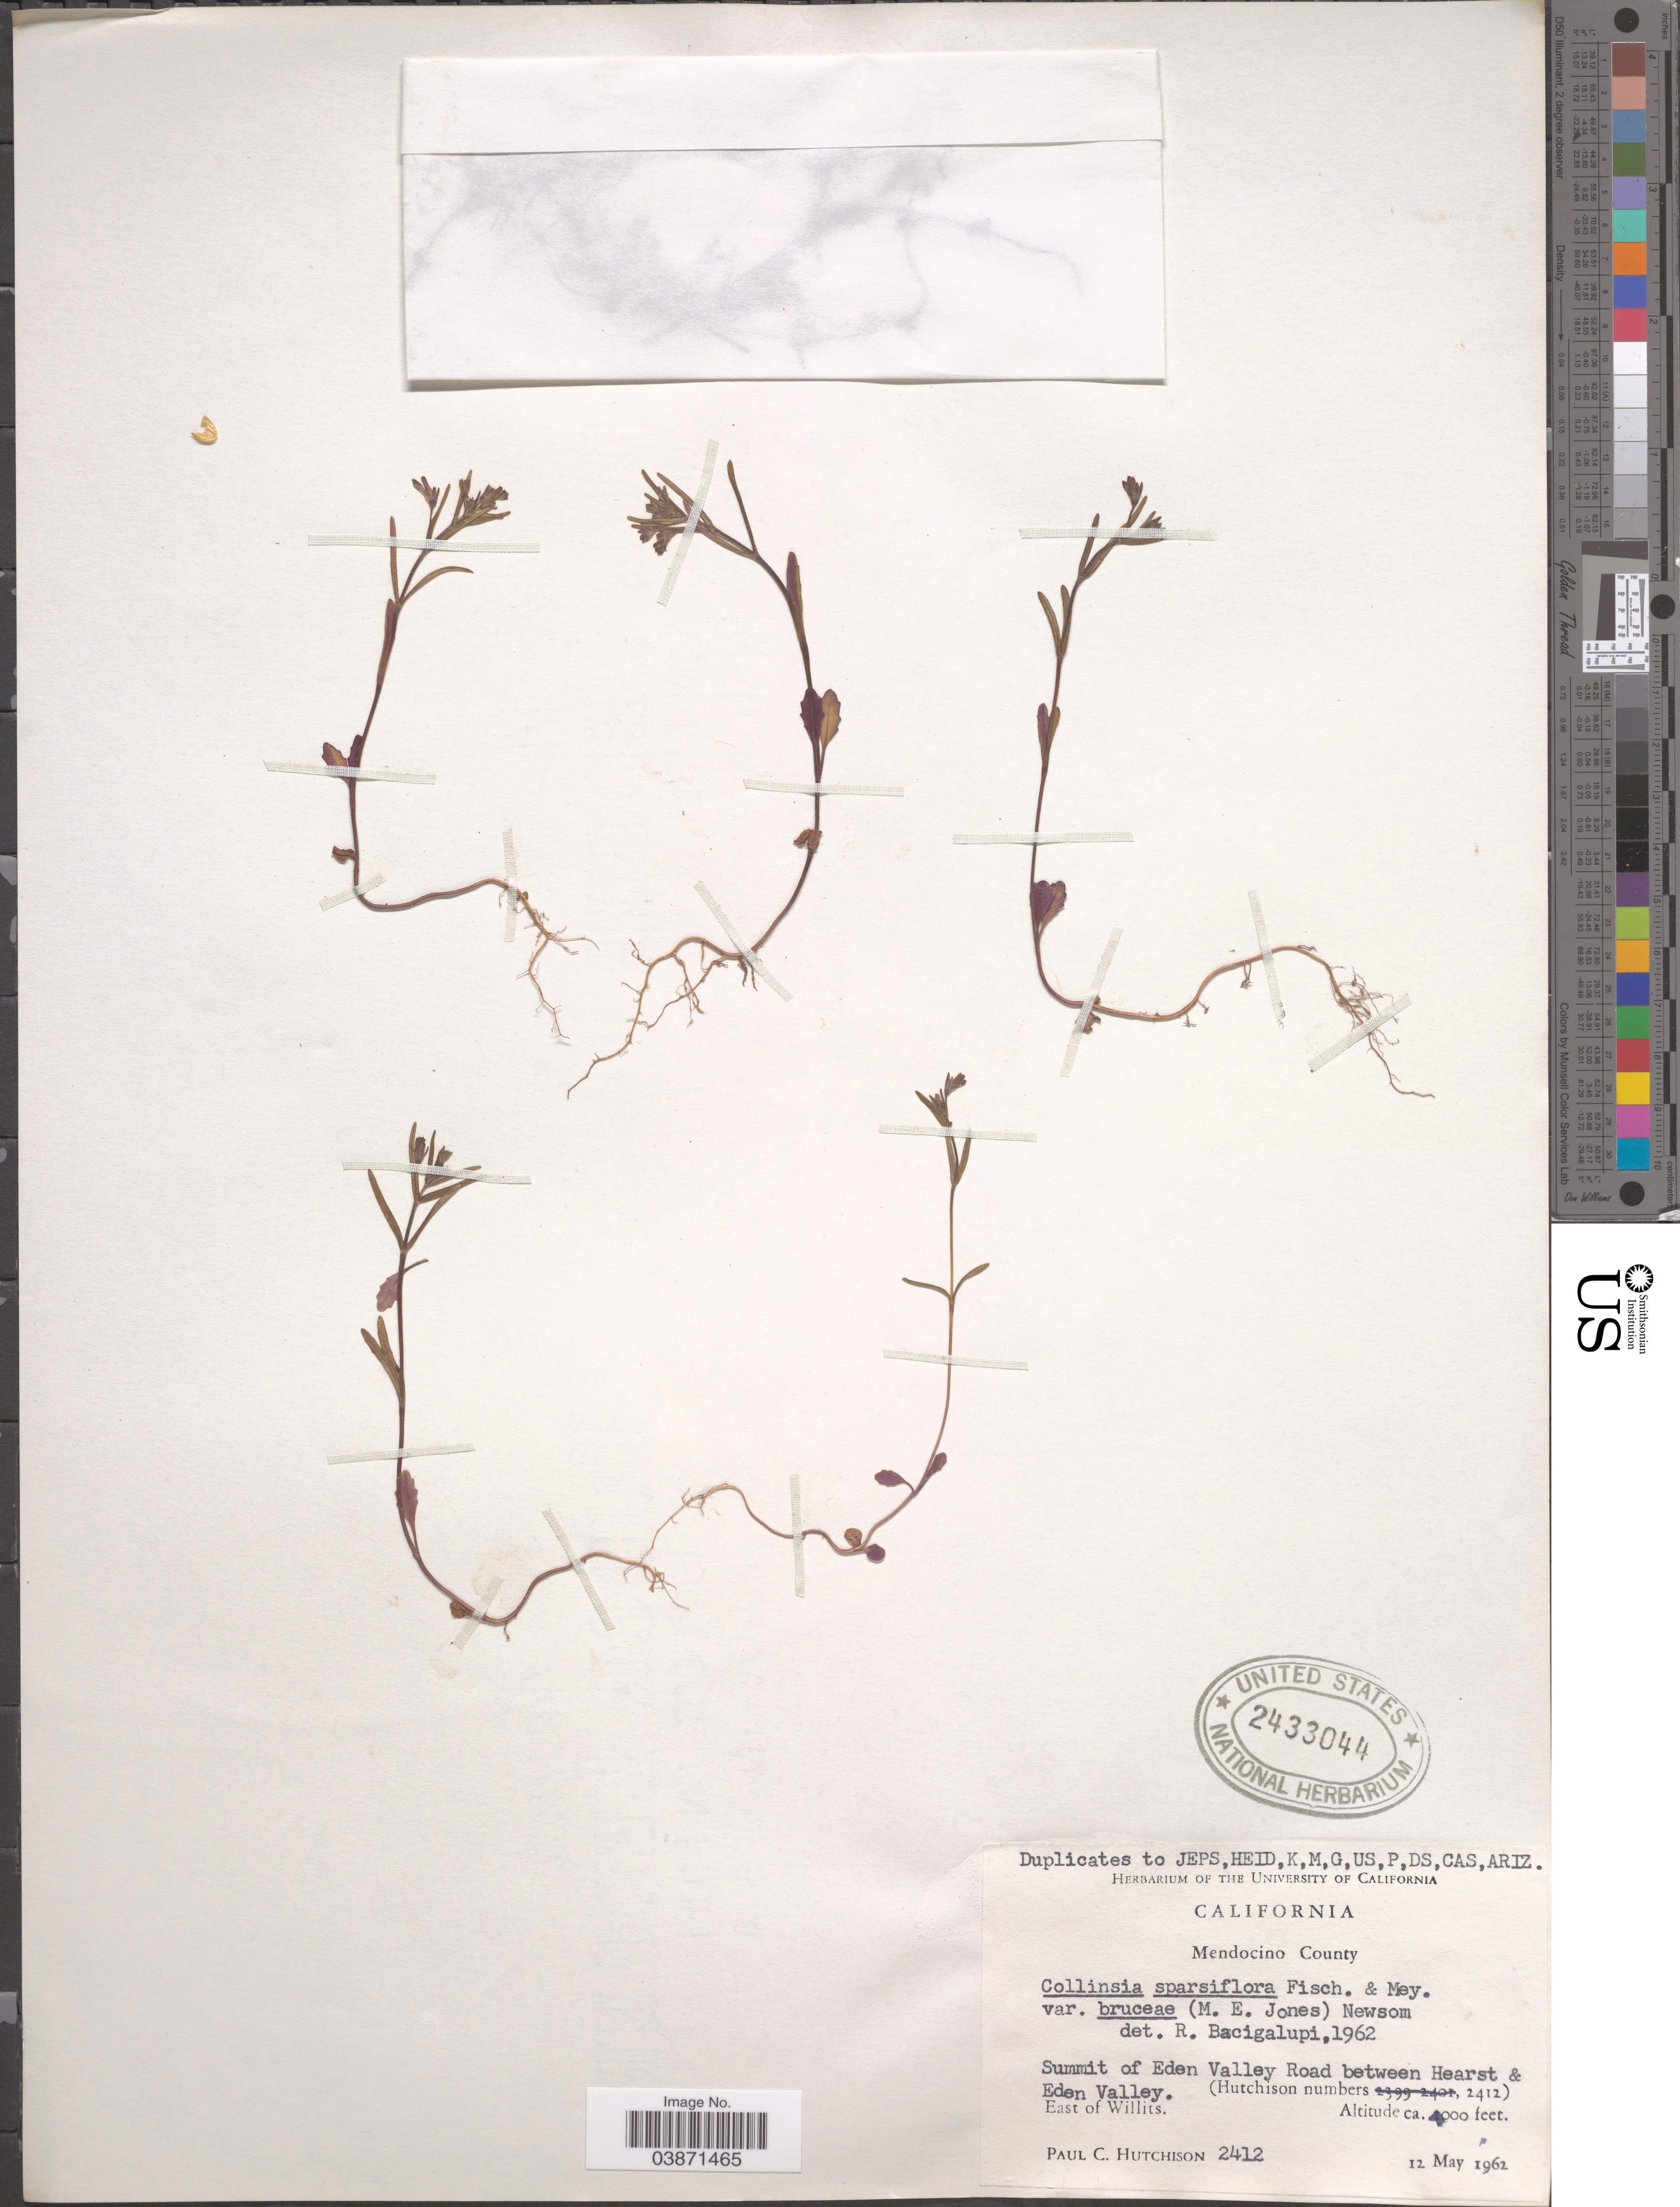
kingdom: Plantae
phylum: Tracheophyta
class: Magnoliopsida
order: Lamiales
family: Plantaginaceae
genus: Collinsia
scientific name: Collinsia sparsiflora var. solitaria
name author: (Kellogg) Newsom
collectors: P. C. Hutchison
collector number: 2412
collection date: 1962-05-12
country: United States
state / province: California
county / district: Mendocino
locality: Mendocino County. Summit of Eden Valley Road between Hearst & Eden Valley. East of Willits.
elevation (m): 1219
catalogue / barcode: US 2433044